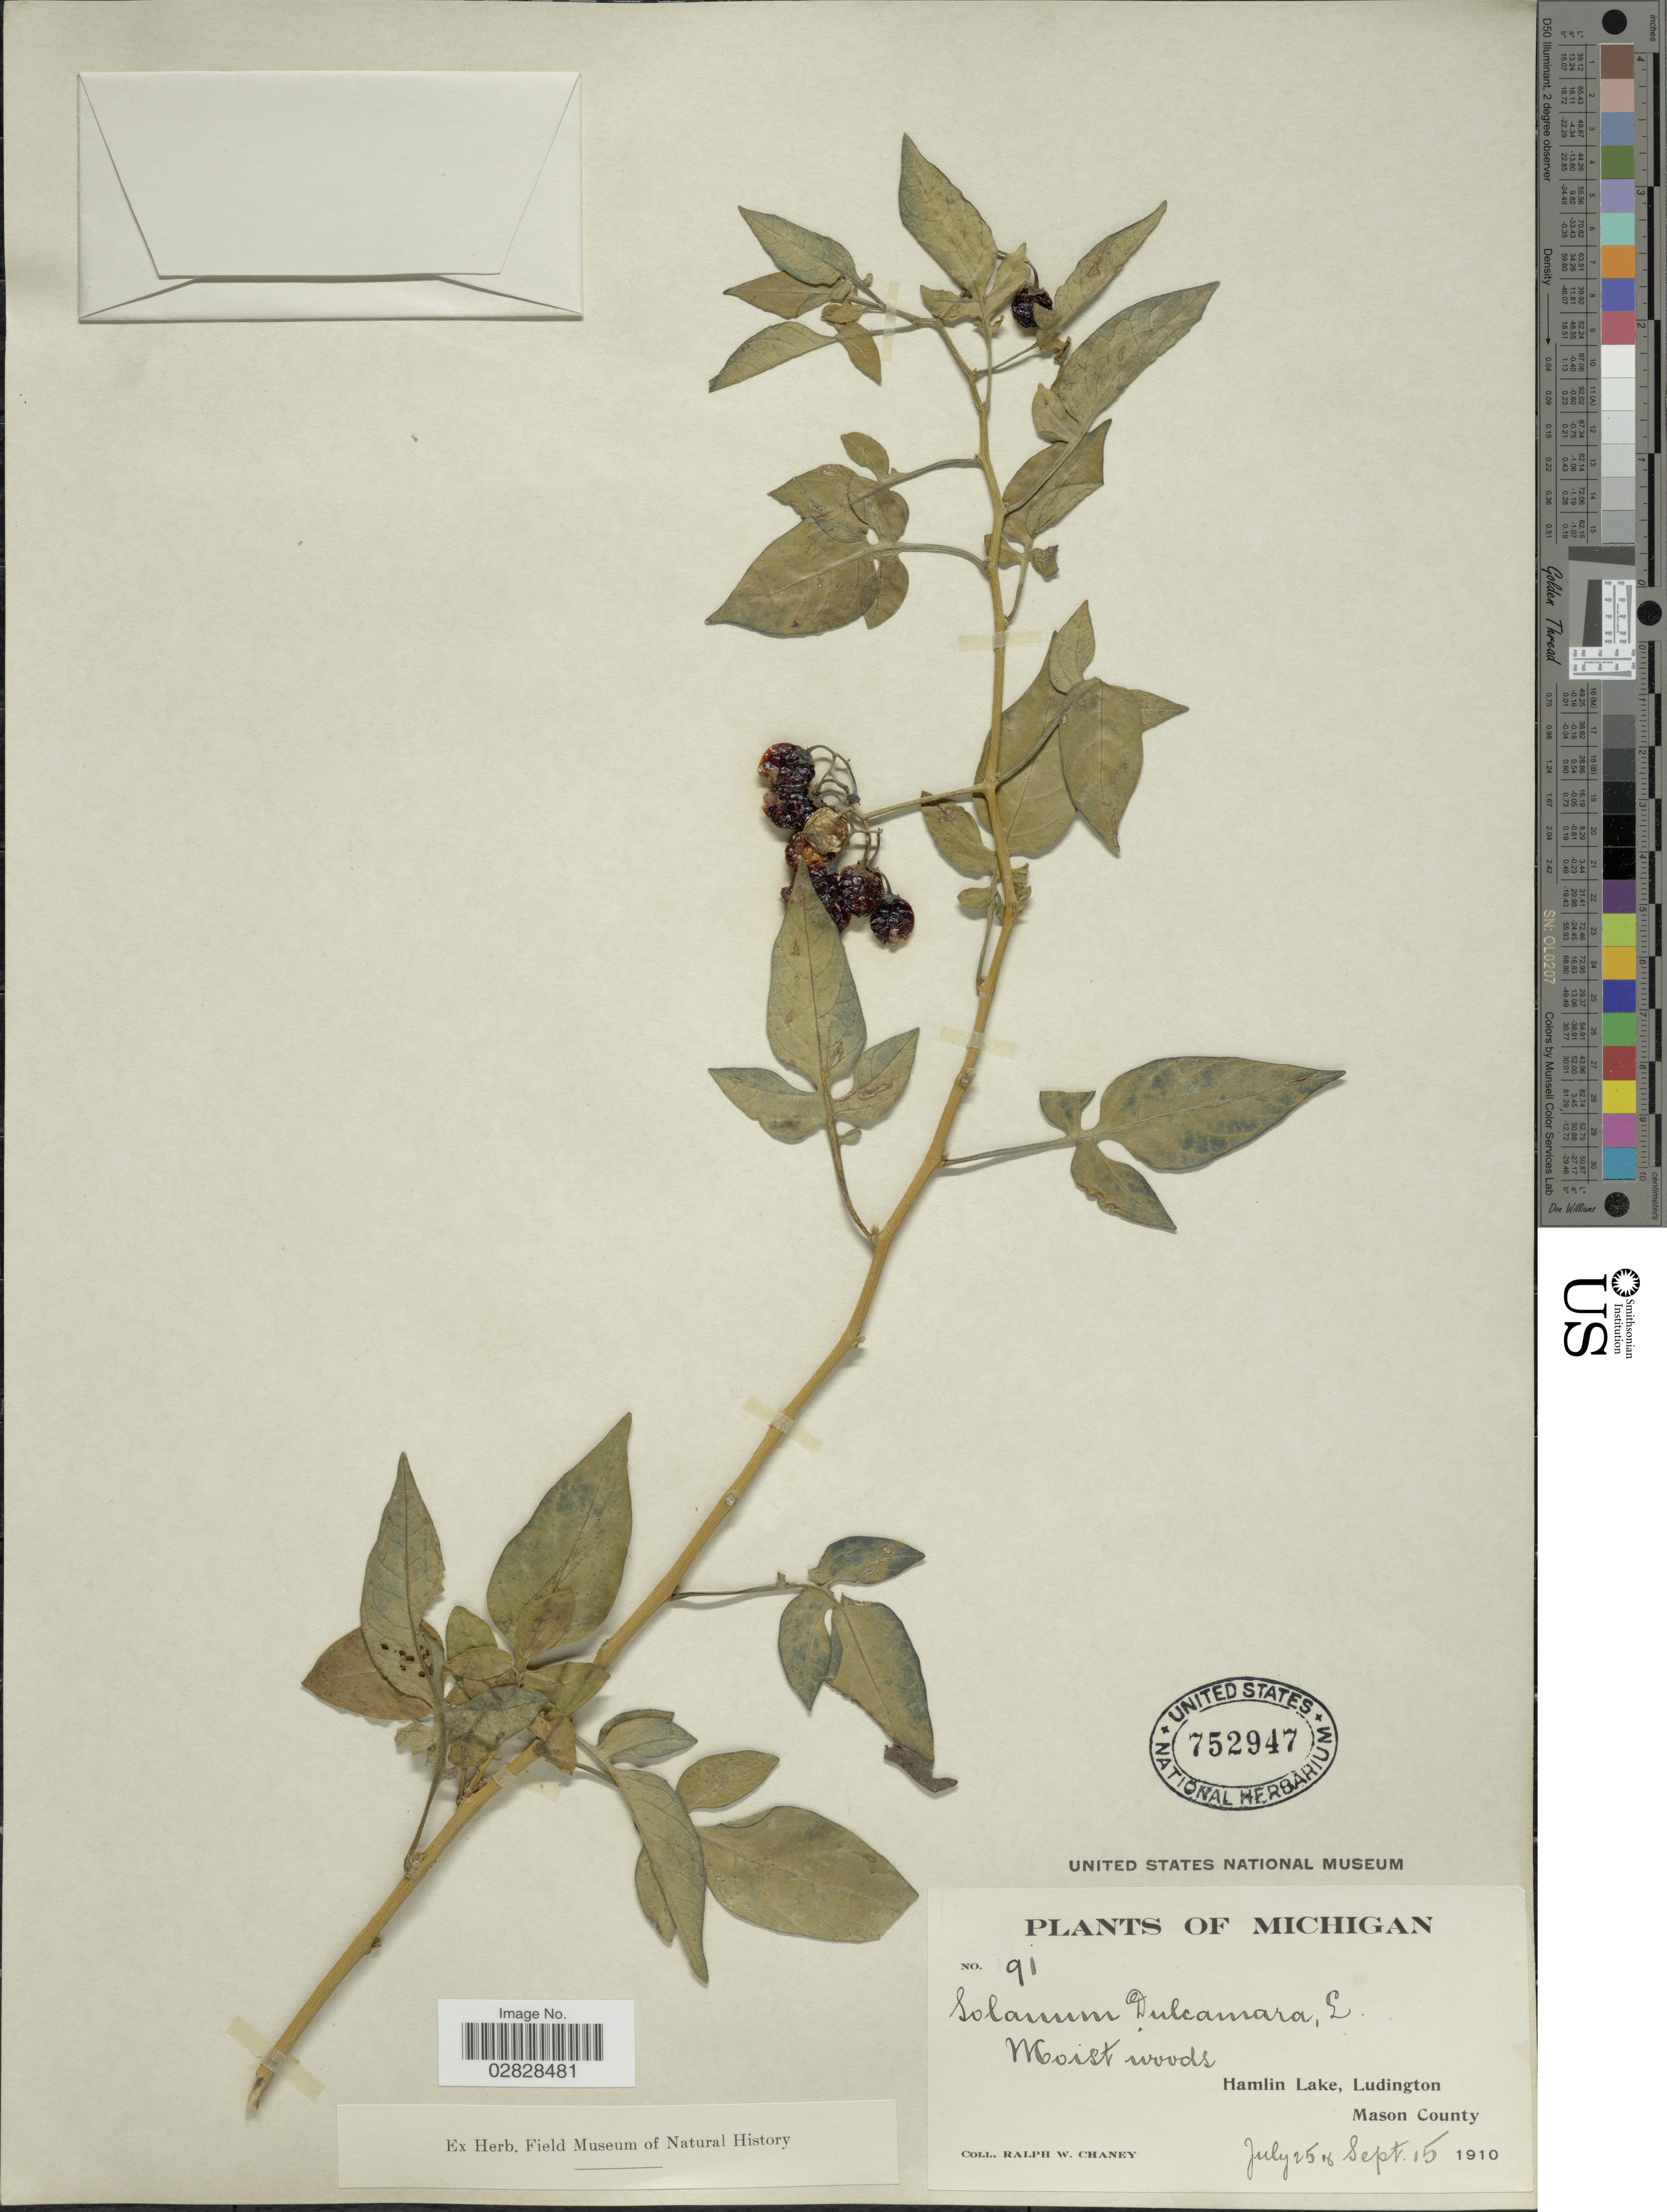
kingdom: Plantae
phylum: Tracheophyta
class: Magnoliopsida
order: Solanales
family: Solanaceae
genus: Solanum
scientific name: Solanum dulcamara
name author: L.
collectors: R. Chaney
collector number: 91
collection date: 1910-07-25/1910-09-15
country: United States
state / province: Michigan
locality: Hamlin Lake, Ludington. Mason County.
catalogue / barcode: US 752947